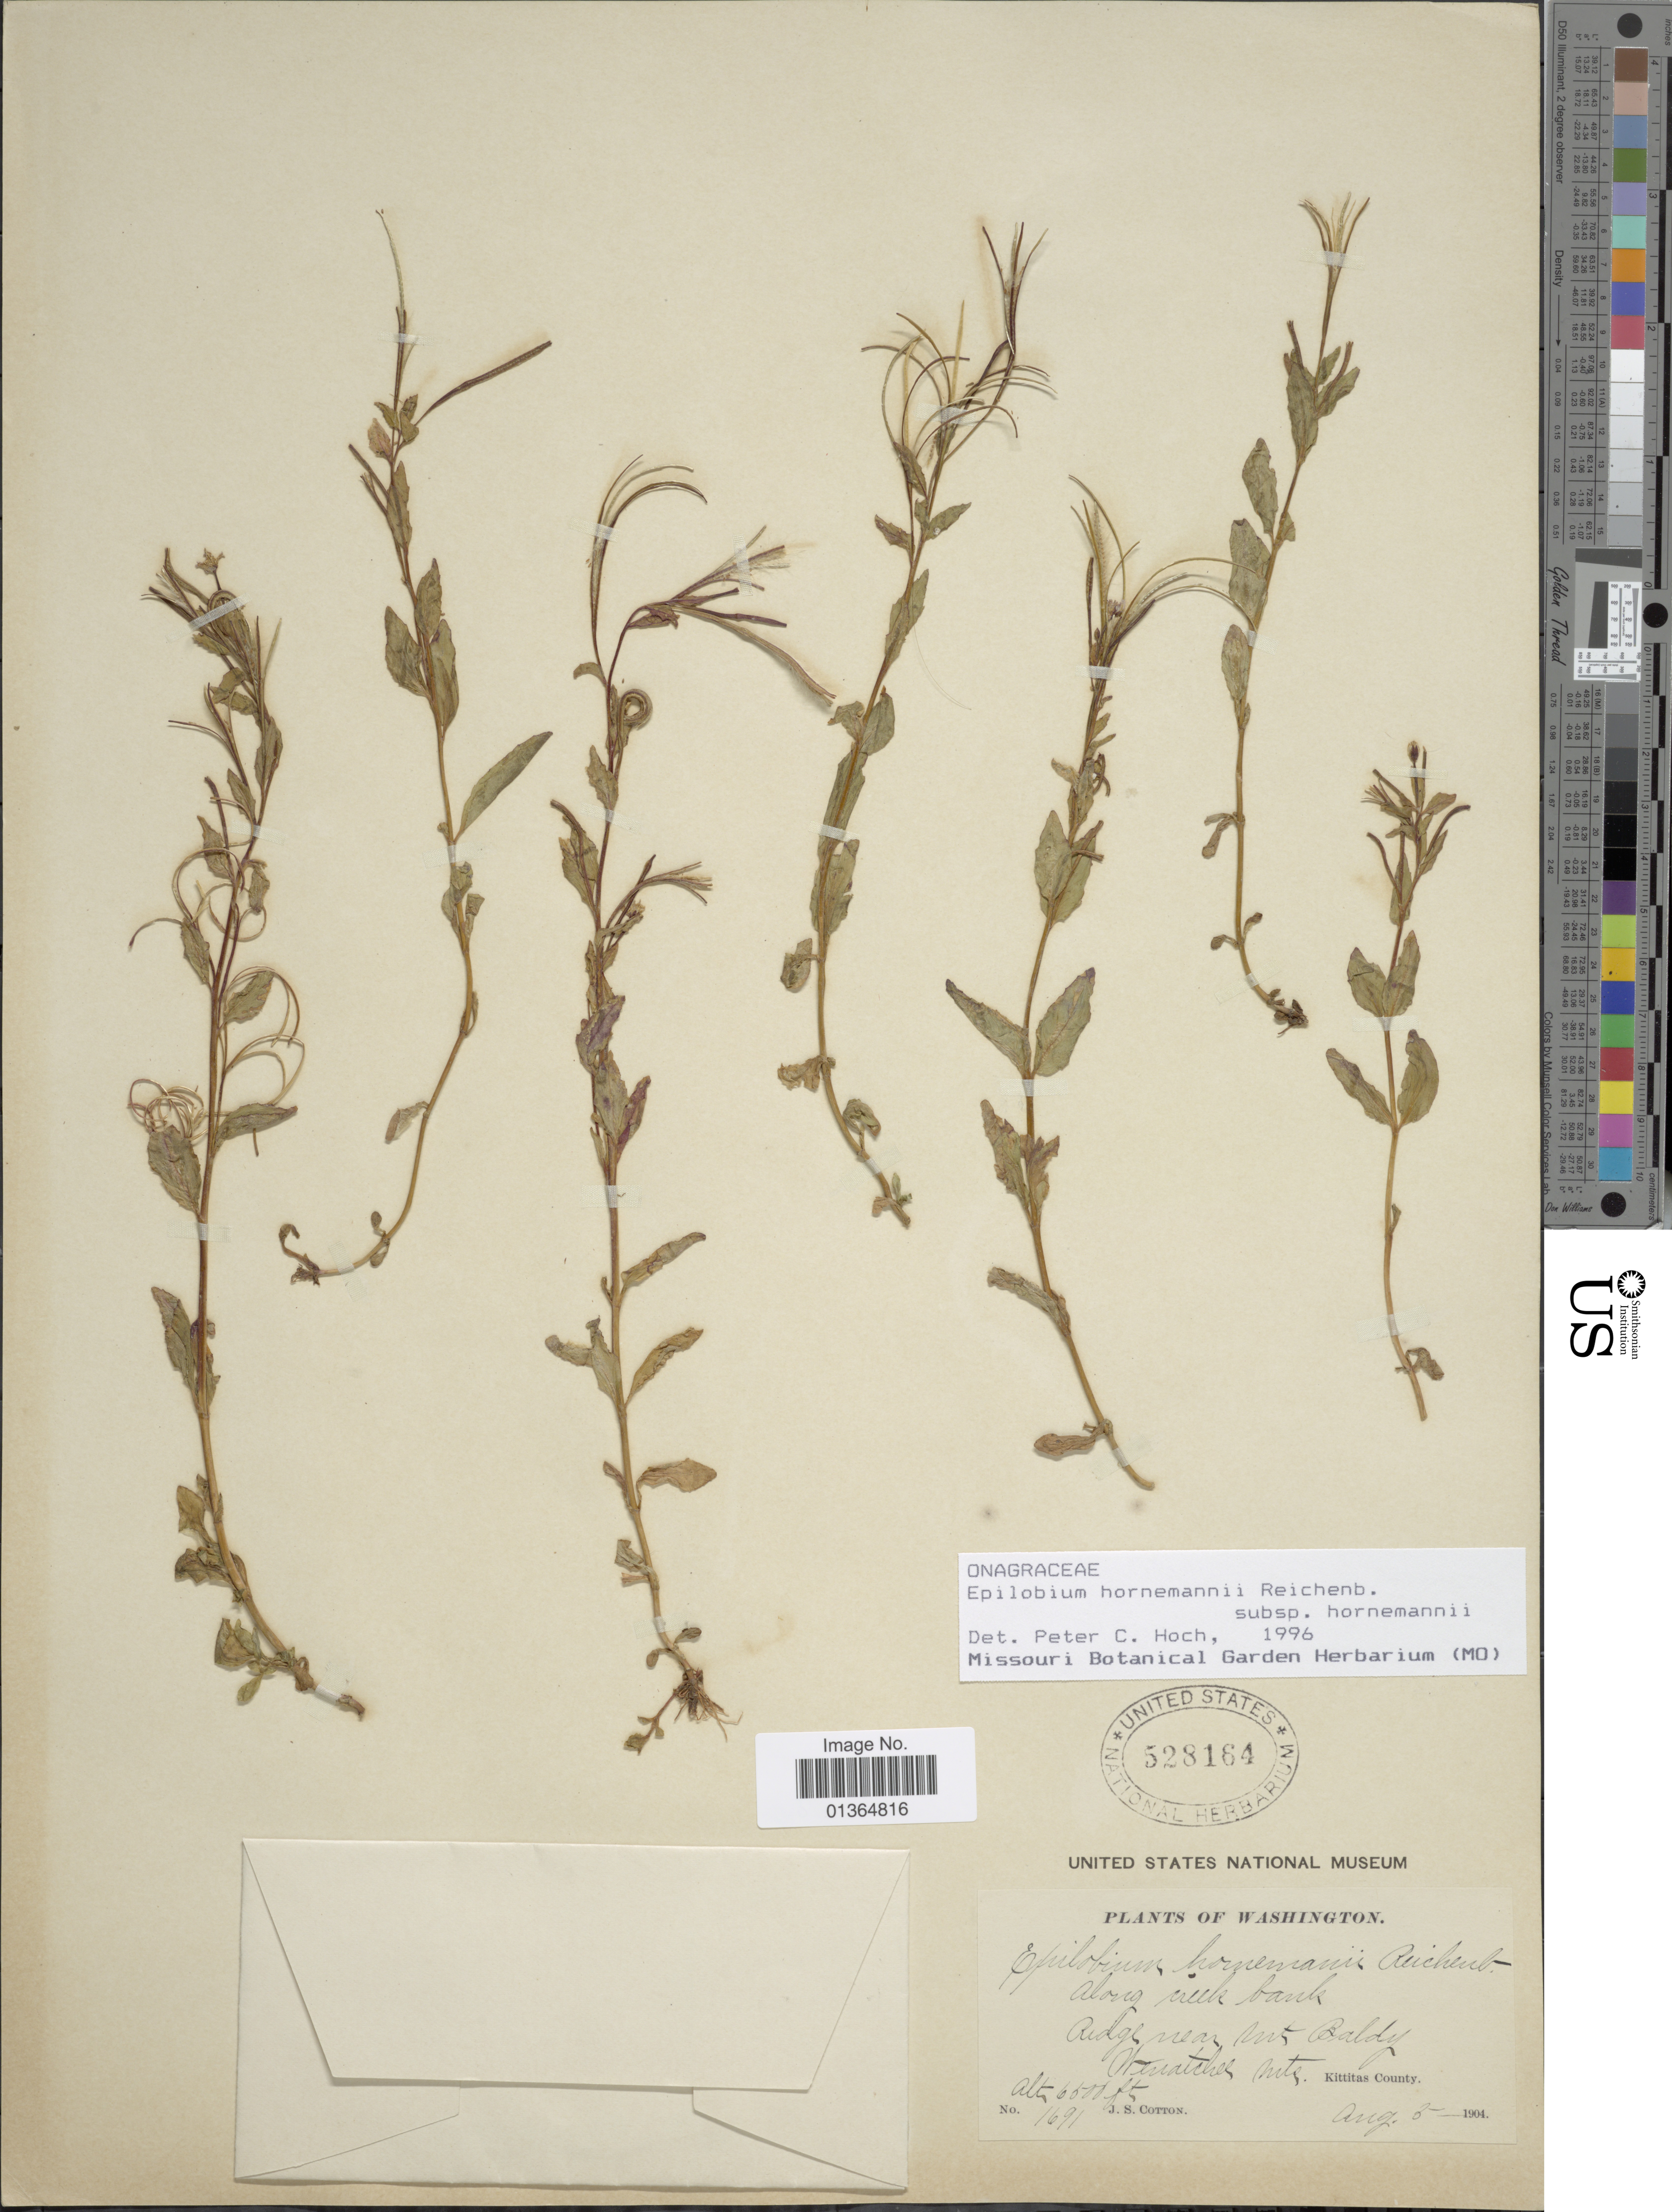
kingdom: Plantae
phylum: Tracheophyta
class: Magnoliopsida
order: Myrtales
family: Onagraceae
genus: Epilobium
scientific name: Epilobium hornemannii subsp. hornemannii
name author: Rchb.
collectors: J. S. Cotton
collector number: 1691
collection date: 1904-08-05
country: United States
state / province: Washington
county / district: Kittitas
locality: Ridge near Mt. Baldy, Wenatchee Mts., Kittitas County.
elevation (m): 1981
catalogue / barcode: US 528164